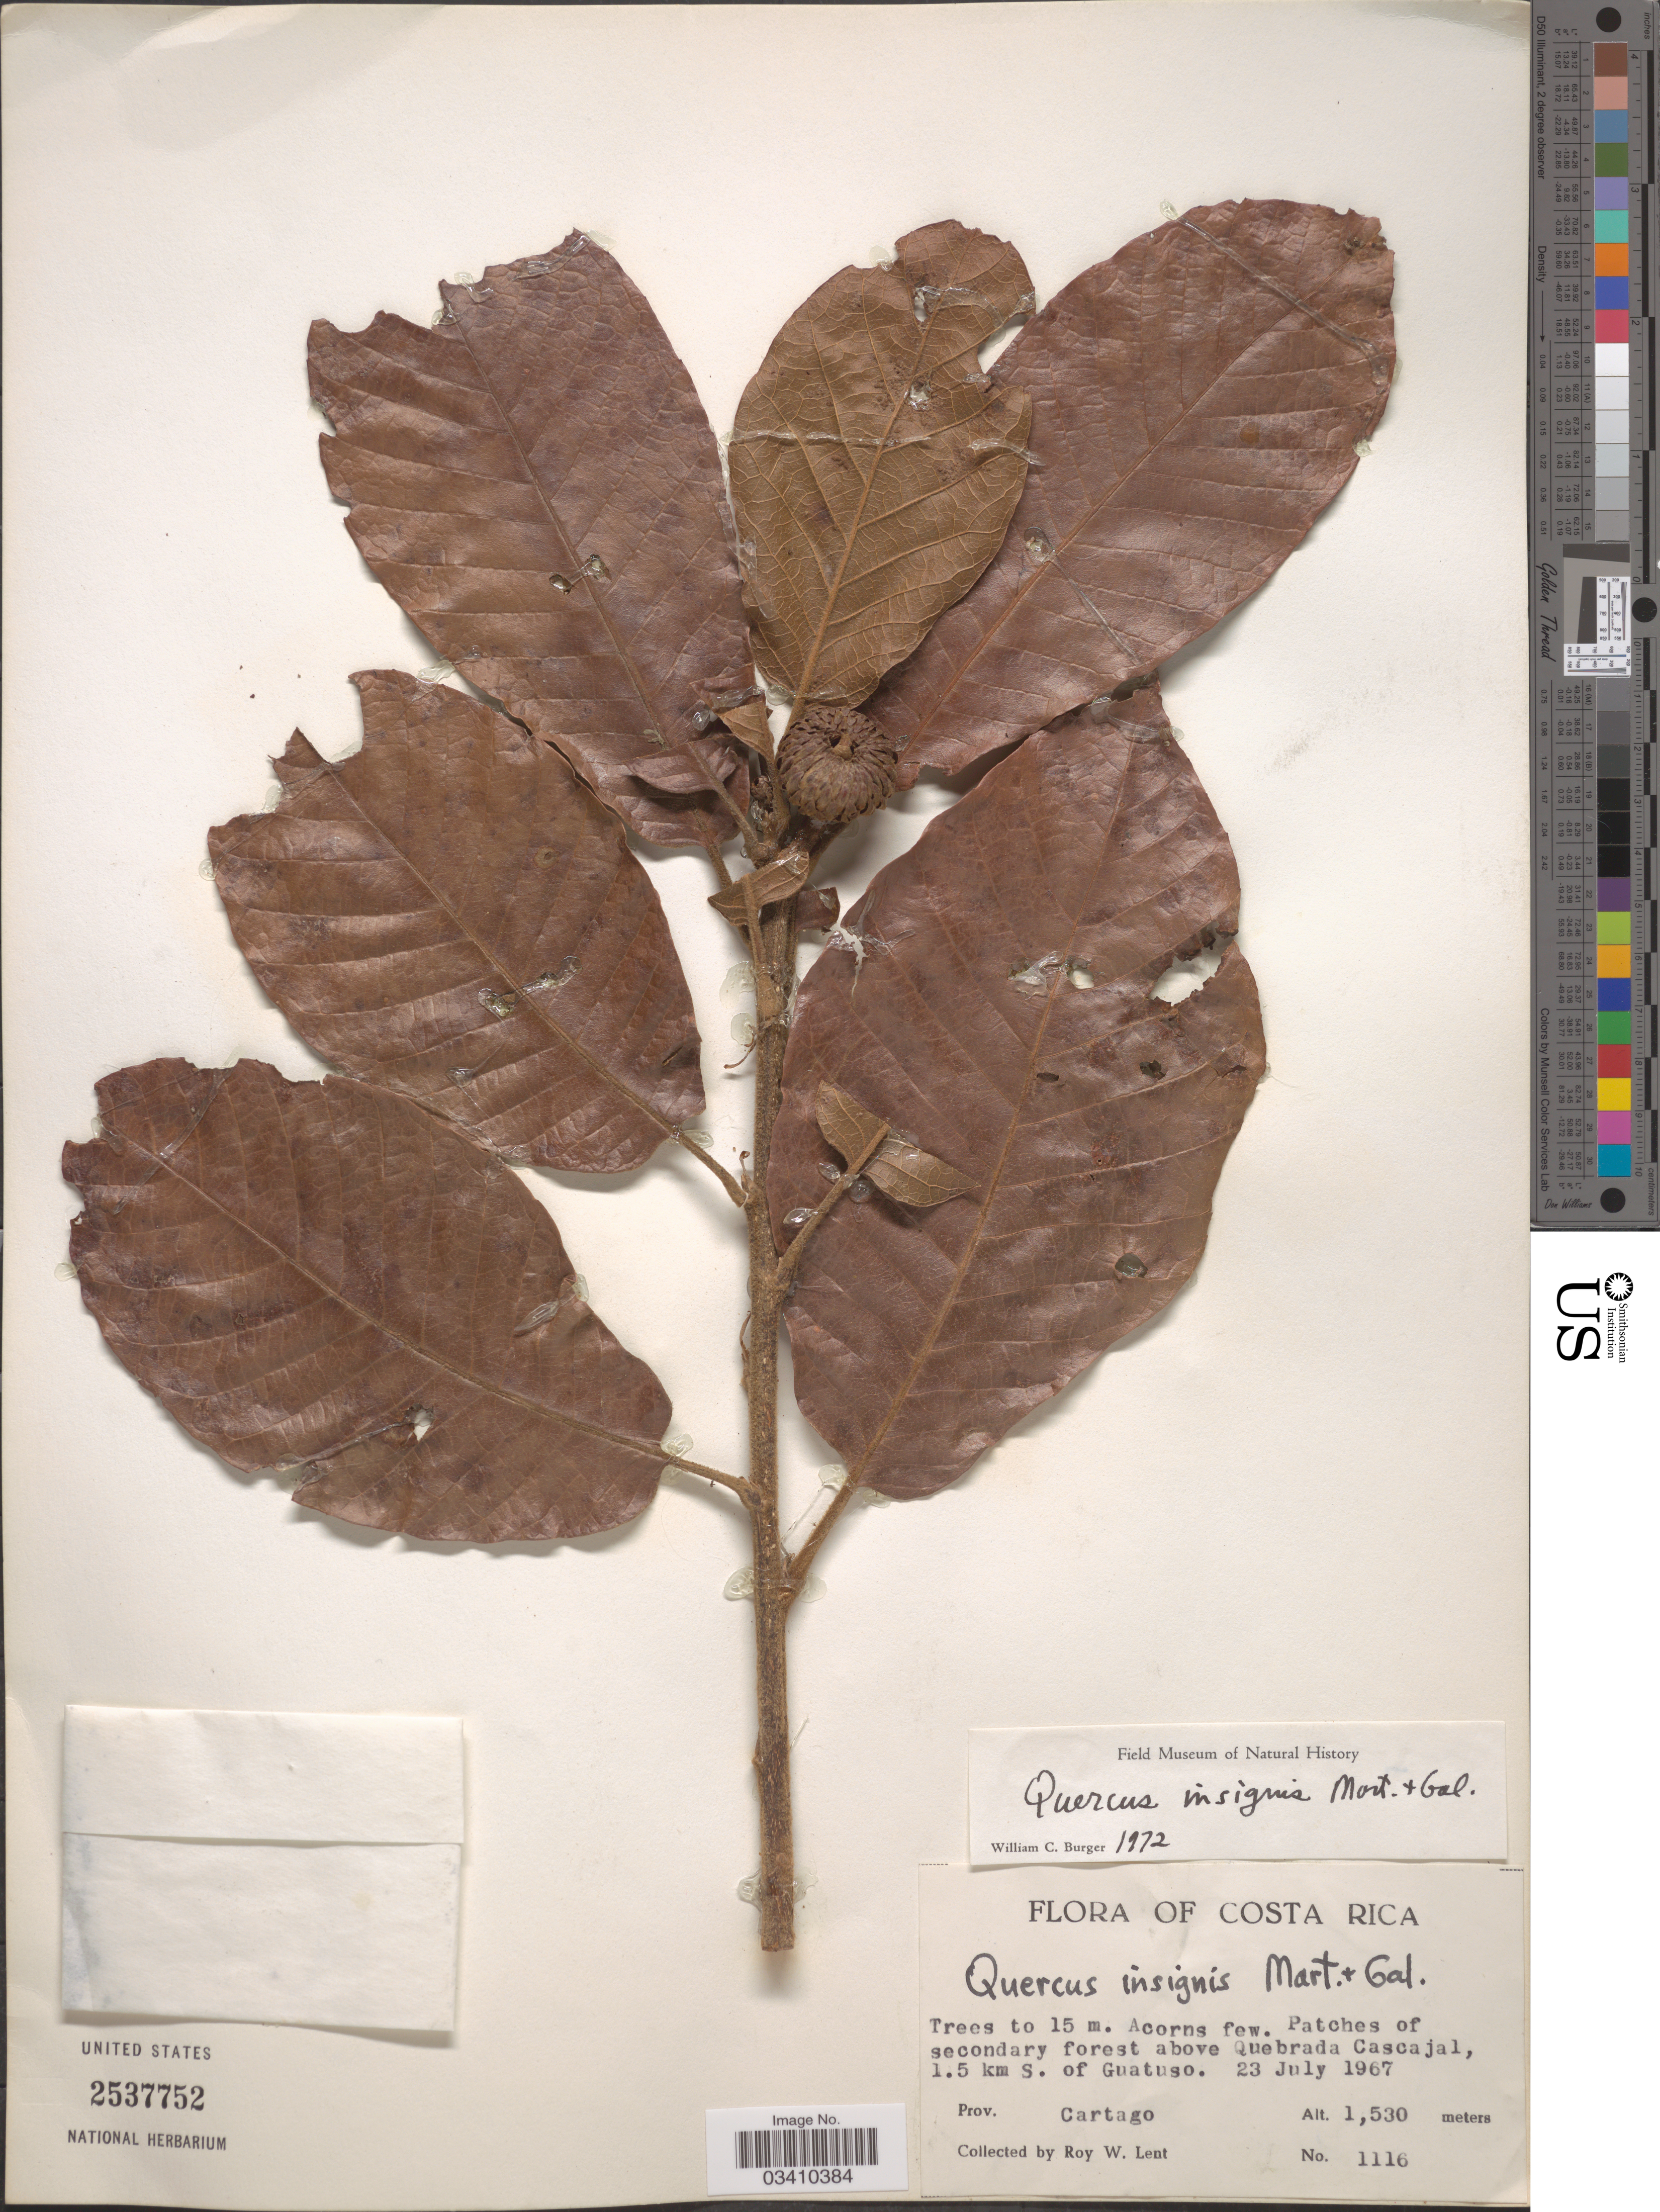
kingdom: Plantae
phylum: Tracheophyta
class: Magnoliopsida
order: Fagales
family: Fagaceae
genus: Quercus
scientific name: Quercus insignis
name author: M. Martens & Galeotti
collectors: R. W. Lent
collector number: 1116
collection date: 1967-07-23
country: Costa Rica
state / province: Cartago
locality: Patches of secondary forest above Quebrada Cascajal, 1.5 km S. of Guatuso.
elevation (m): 1530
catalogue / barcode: US 2537752